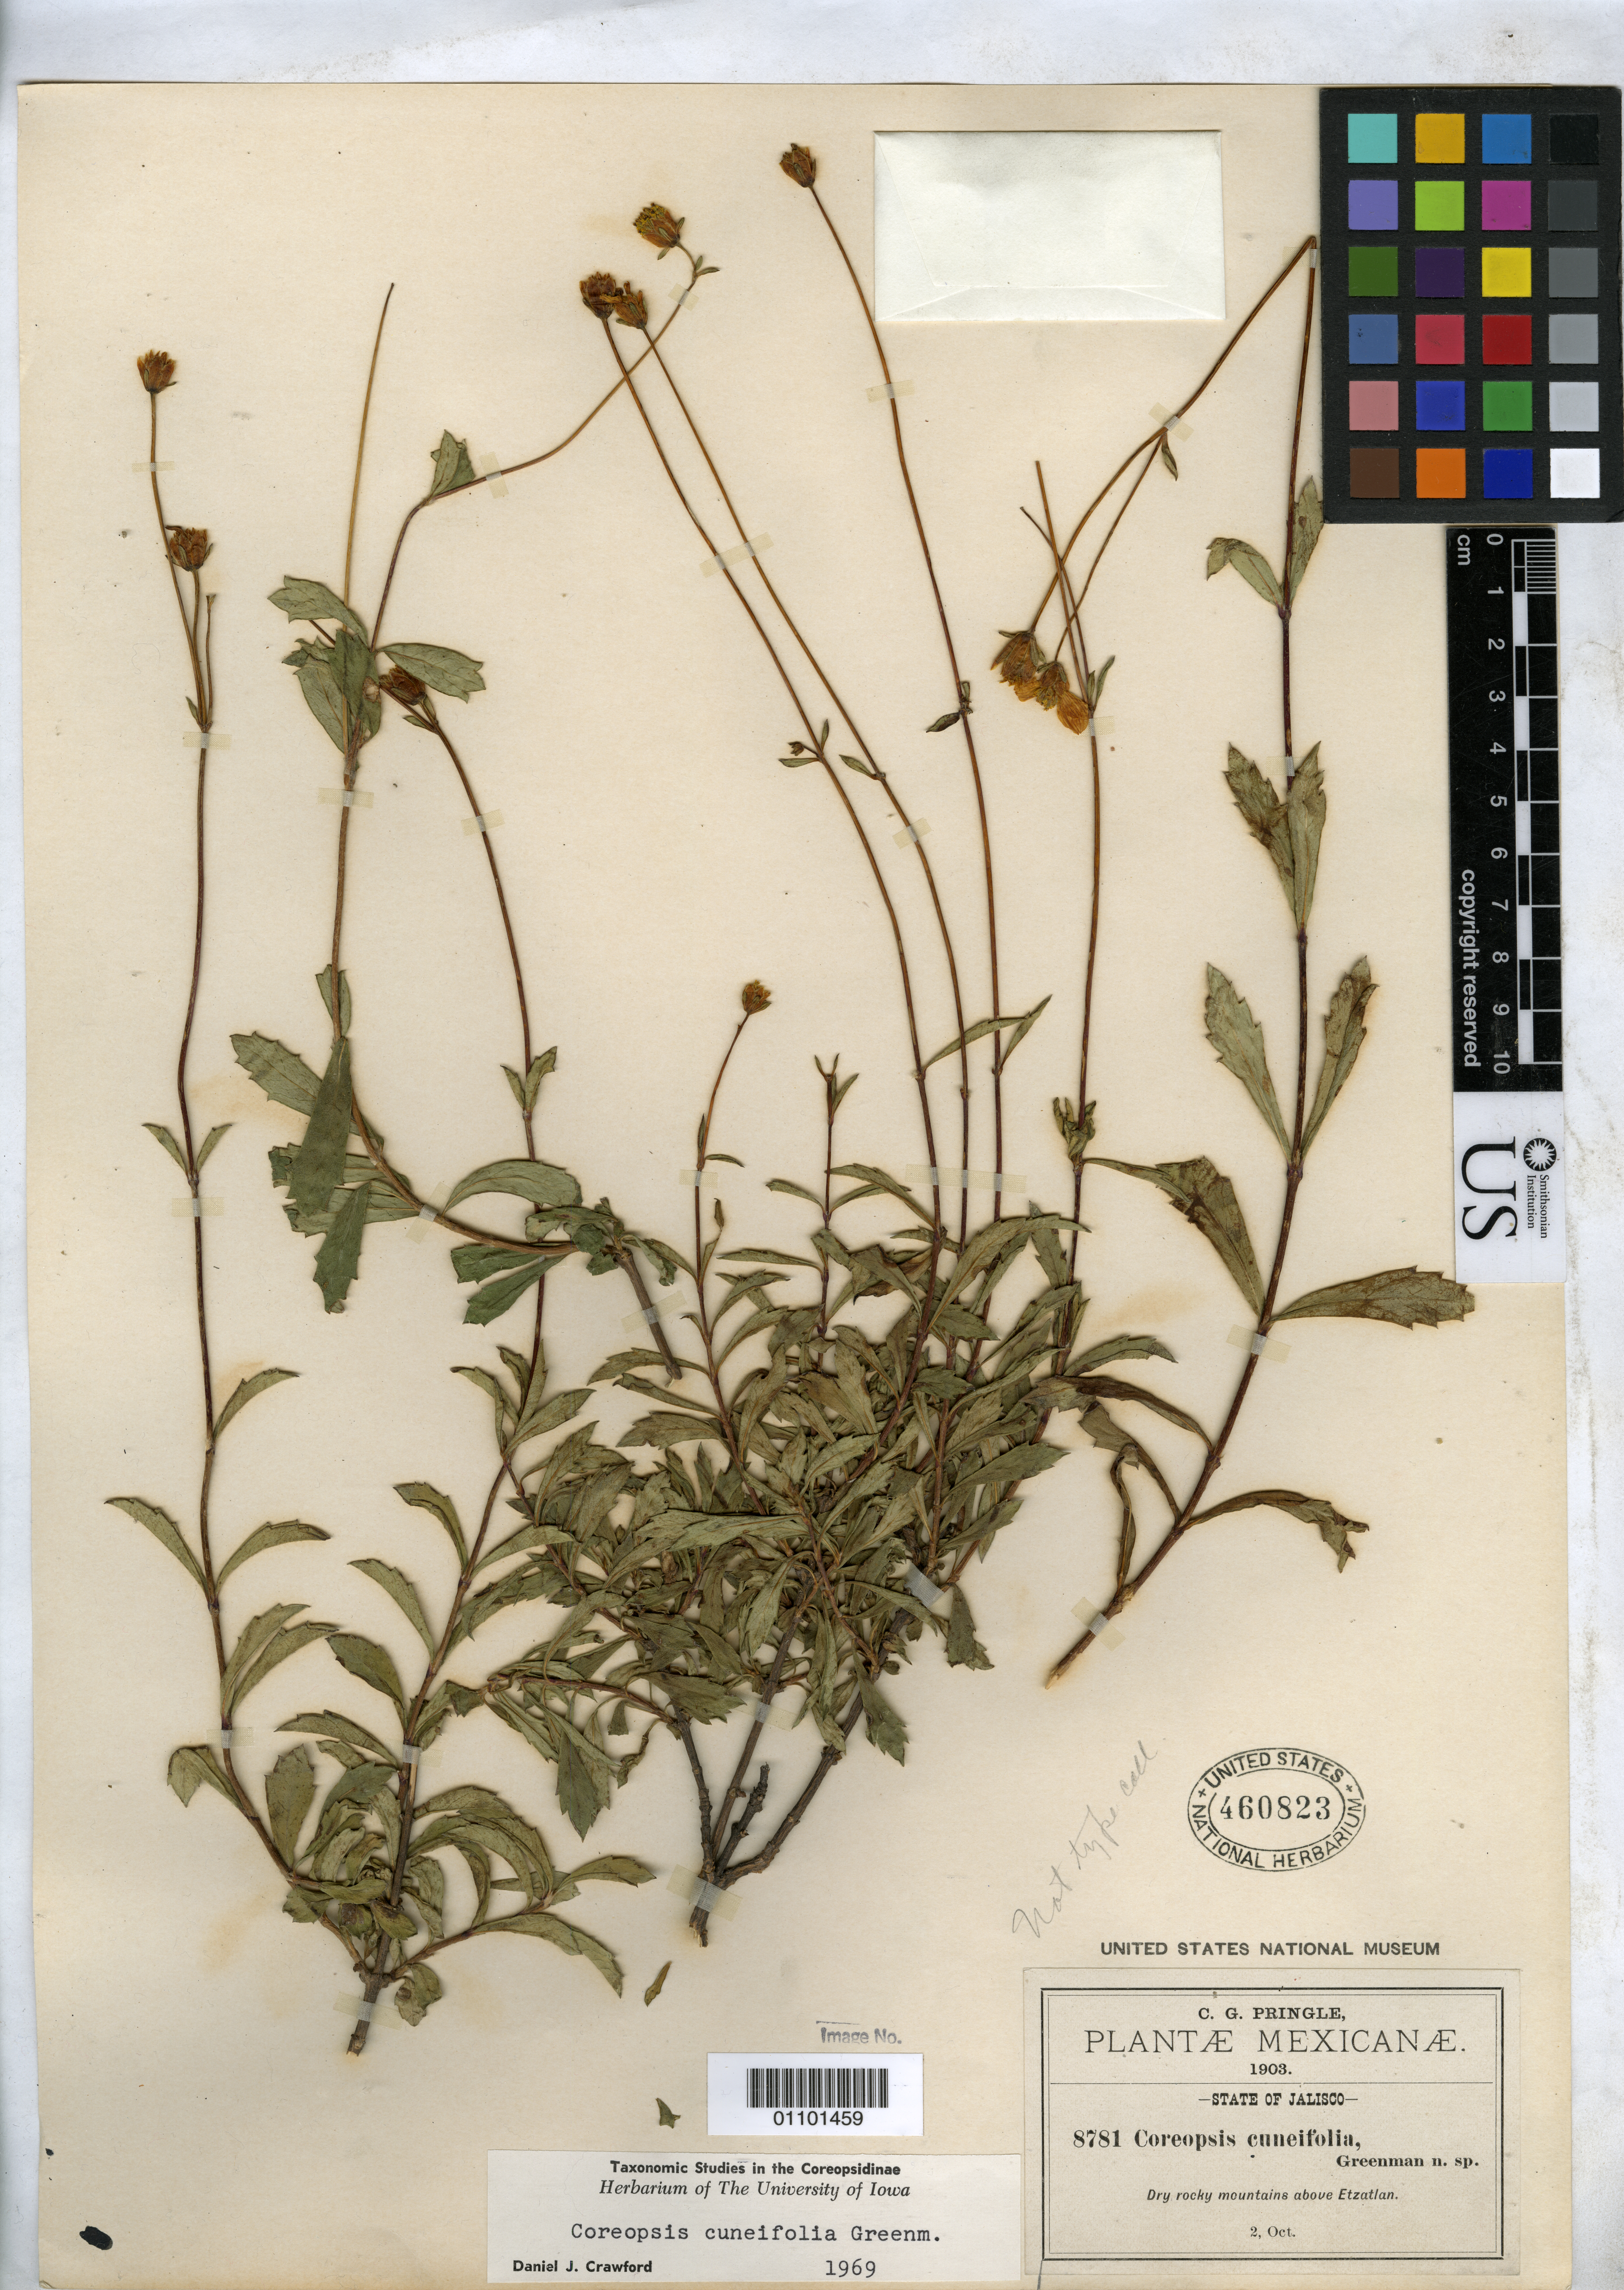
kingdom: Plantae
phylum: Tracheophyta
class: Magnoliopsida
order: Asterales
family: Asteraceae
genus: Coreopsis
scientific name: Coreopsis cuneifolia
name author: Greenm.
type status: Isosyntype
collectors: C. G. Pringle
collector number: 8781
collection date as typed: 02 Oct 1903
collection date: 1903-10-02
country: Mexico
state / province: Jalisco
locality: Mountains above Etzatlan.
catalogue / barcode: US 460823